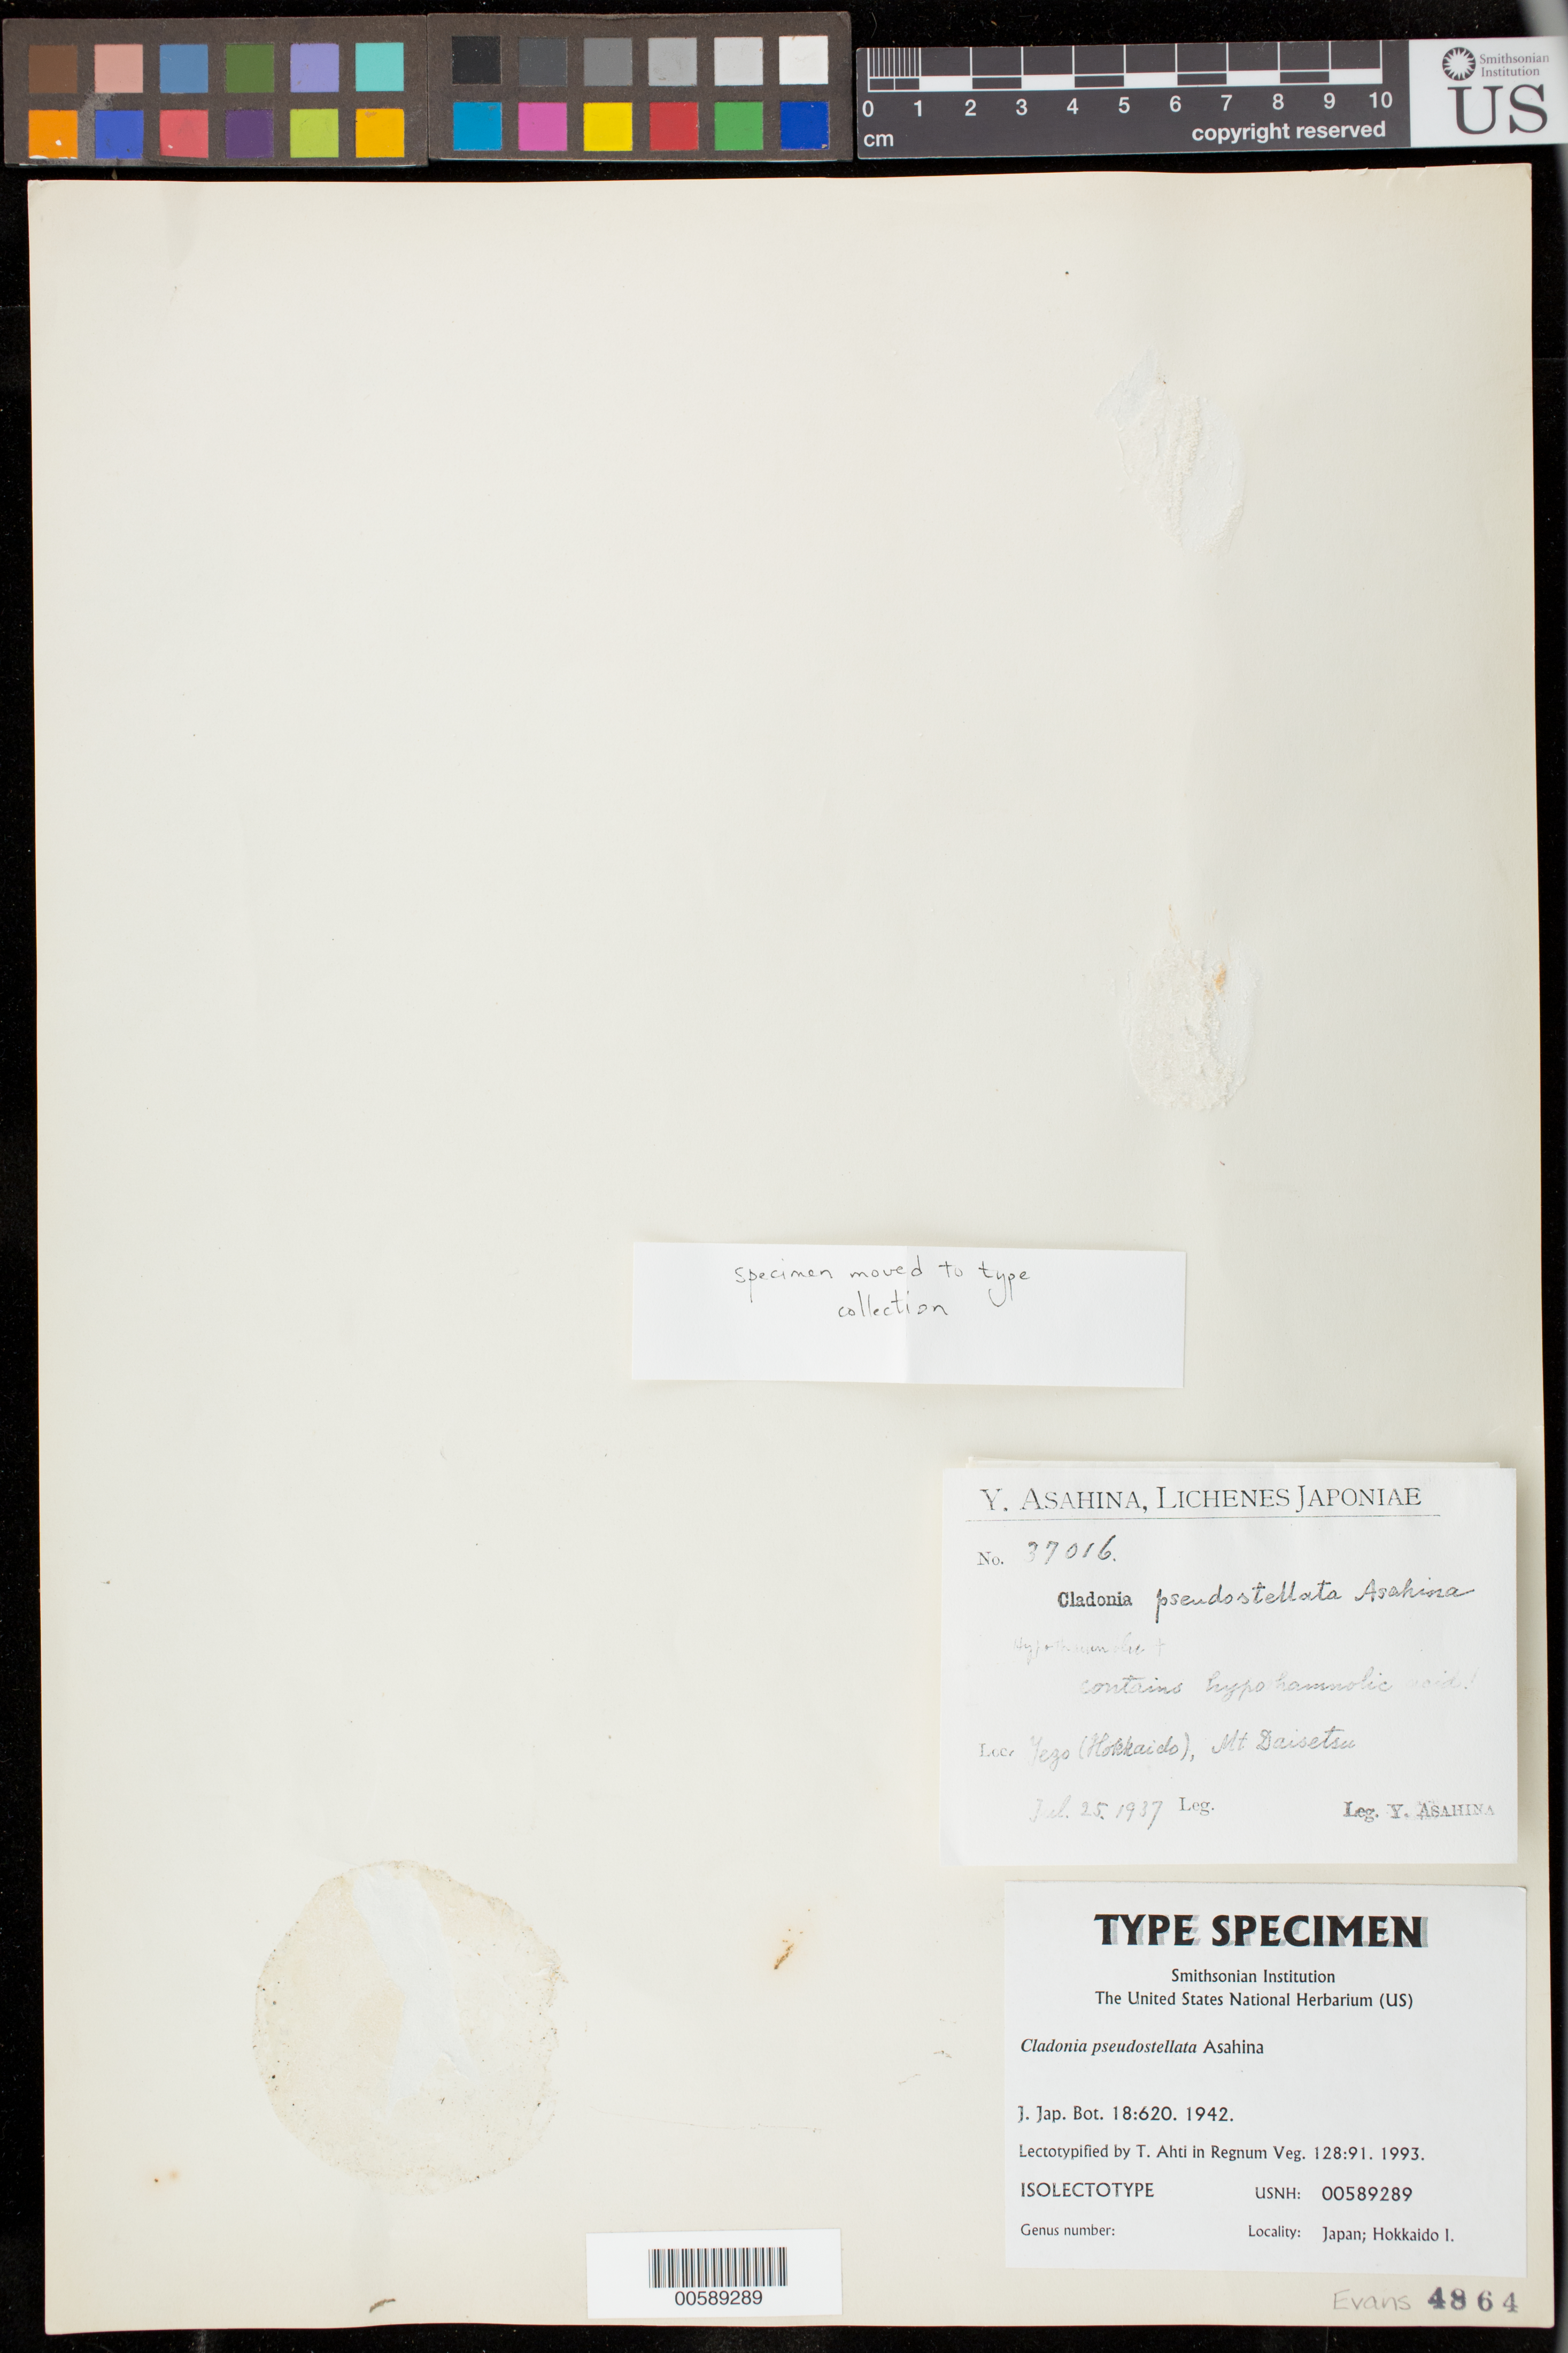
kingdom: Fungi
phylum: Ascomycota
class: Lecanoromycetes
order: Lecanorales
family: Cladoniaceae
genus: Cladonia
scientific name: Cladonia pseudostellata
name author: Asahina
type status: Isolectotype; Type Collection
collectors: Y. Asahina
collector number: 37016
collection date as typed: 25 Jul 1937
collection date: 1937-07-25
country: Japan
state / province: Hokkaido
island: Hokkaido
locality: Yezo, Mt. Daisetsu.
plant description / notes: Several elements appear to have been removed from this sheet, prior to Oct. 2017. UPDATE: the only remaining packet on sheet (with photocopied label) is empty; material (with original label) was moved (why???) to a separate sheet in the type herbarium (00589283).